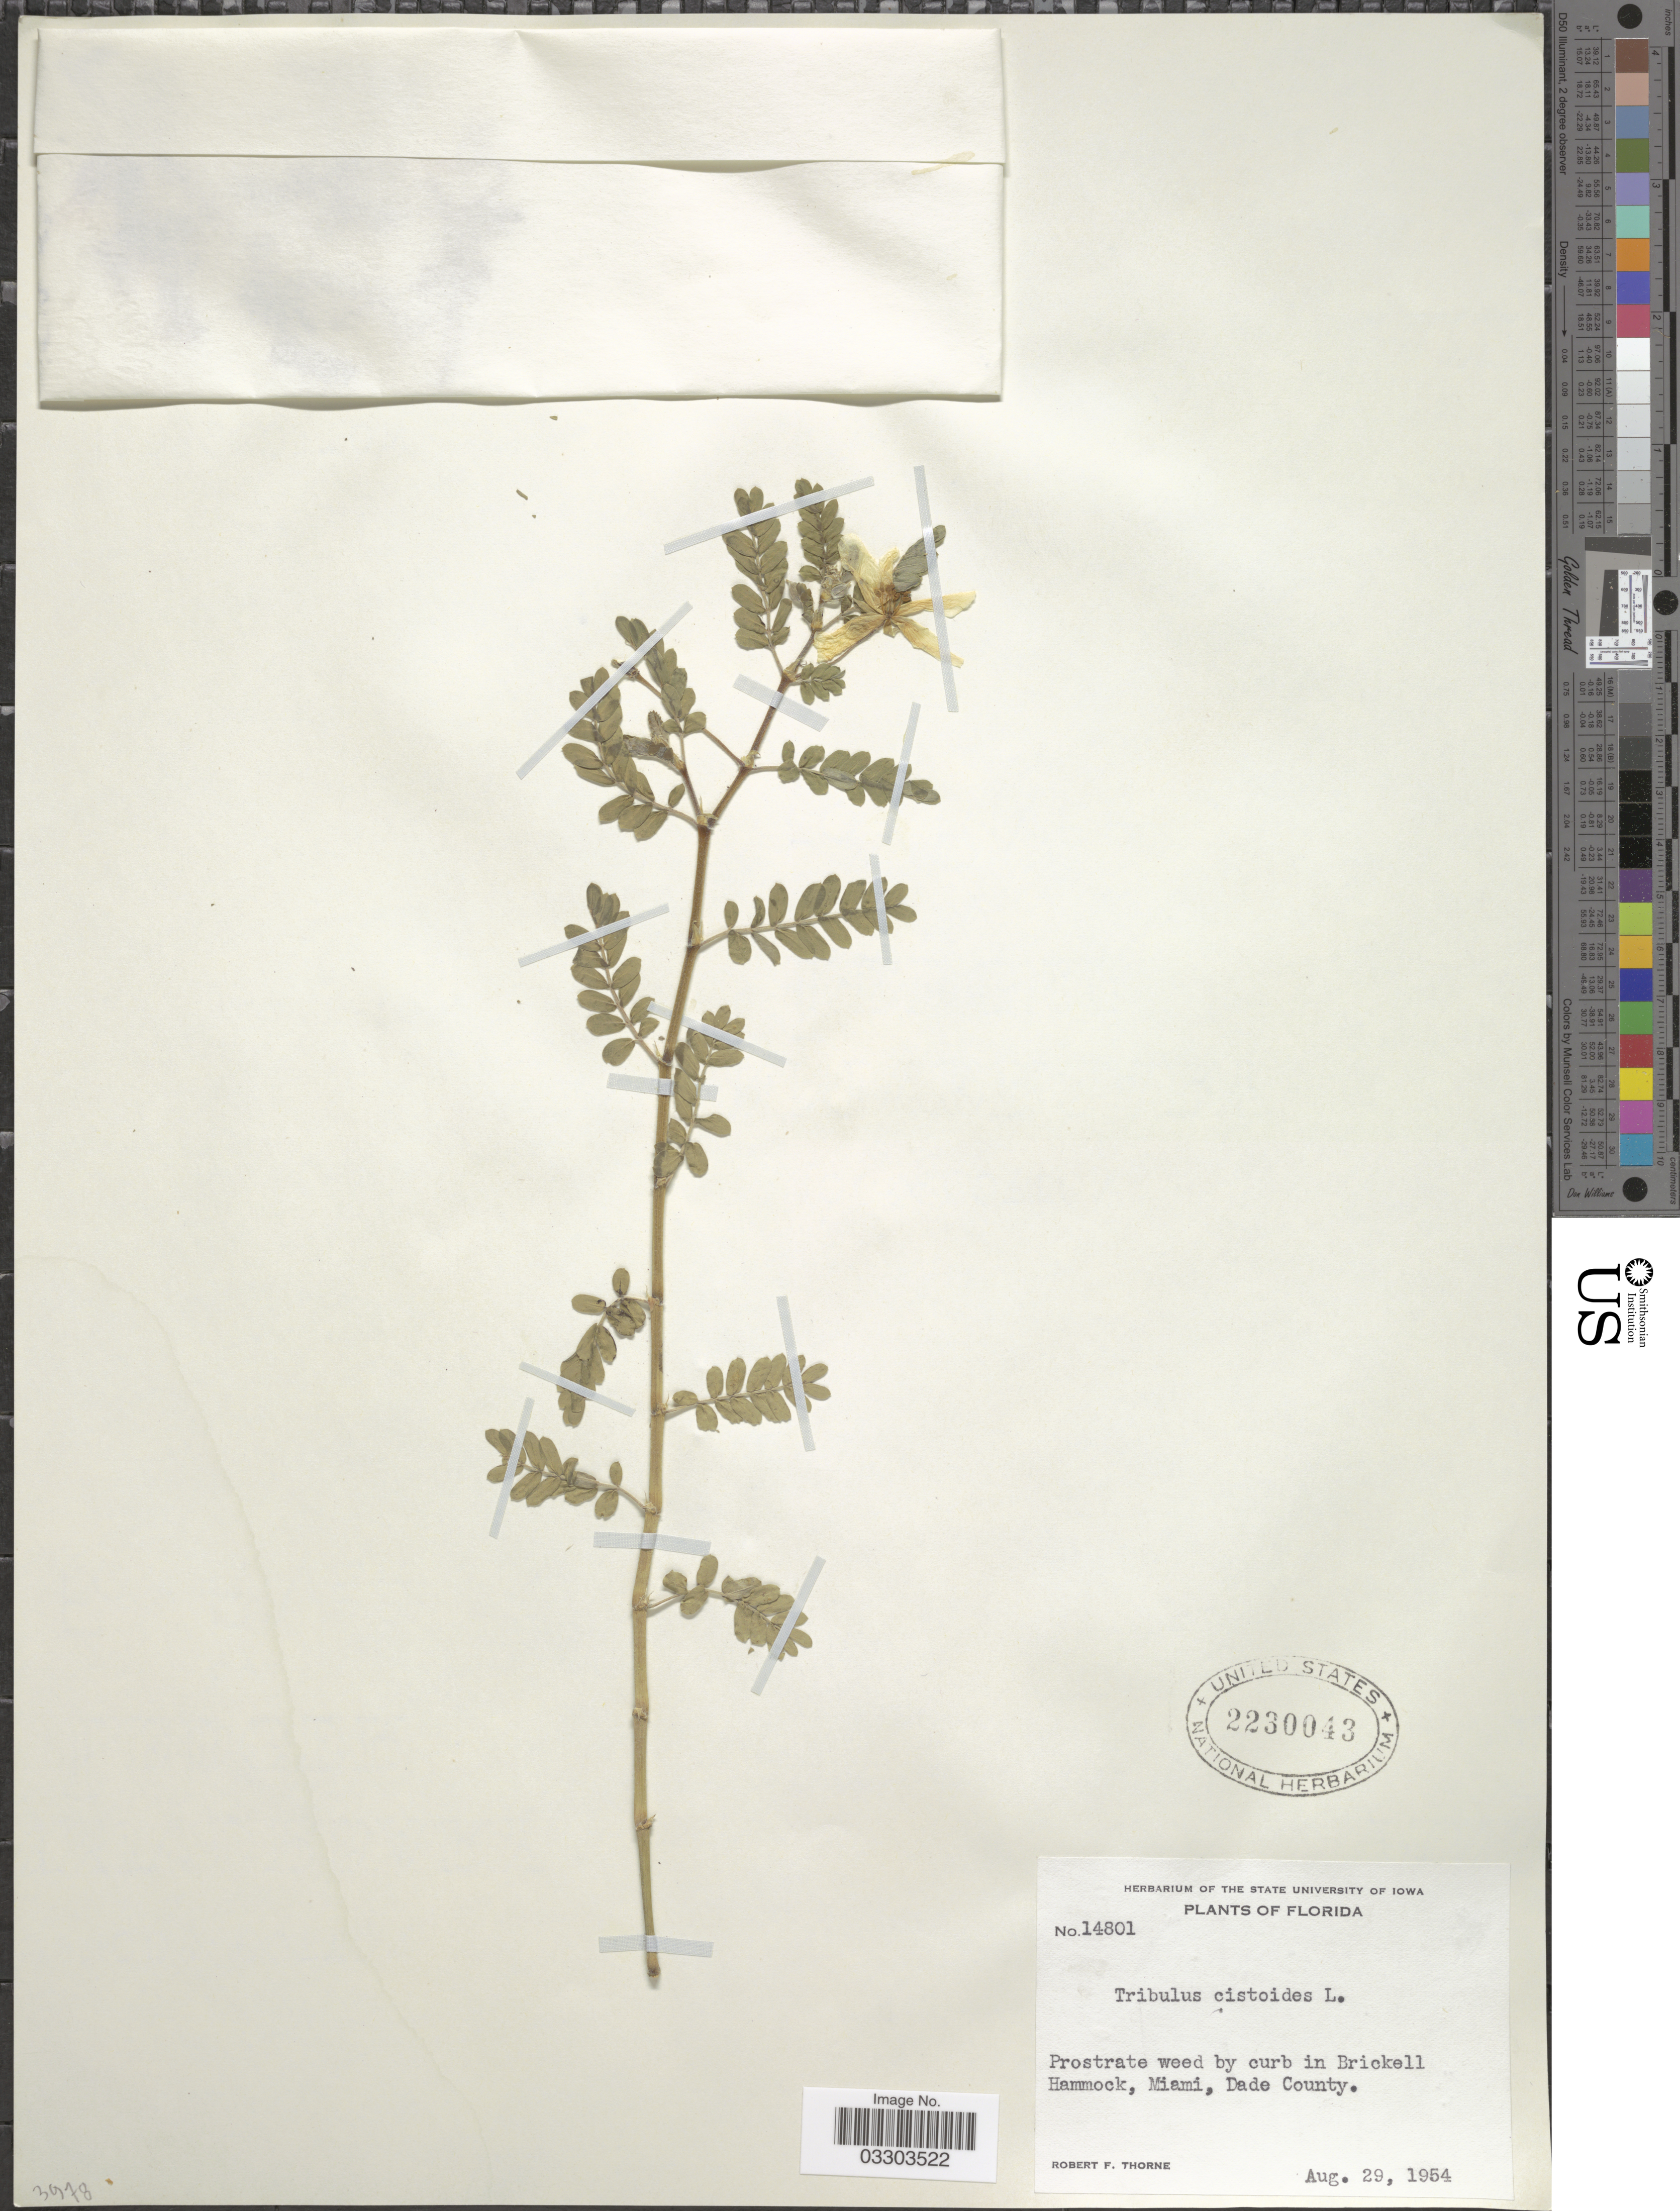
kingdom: Plantae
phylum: Tracheophyta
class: Magnoliopsida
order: Zygophyllales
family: Zygophyllaceae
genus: Tribulus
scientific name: Tribulus cistoides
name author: L.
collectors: R. F. Thorne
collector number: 14801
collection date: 1954-08-29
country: United States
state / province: Florida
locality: Brickell Hammock, Miami, Dade County.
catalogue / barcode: US 2230043